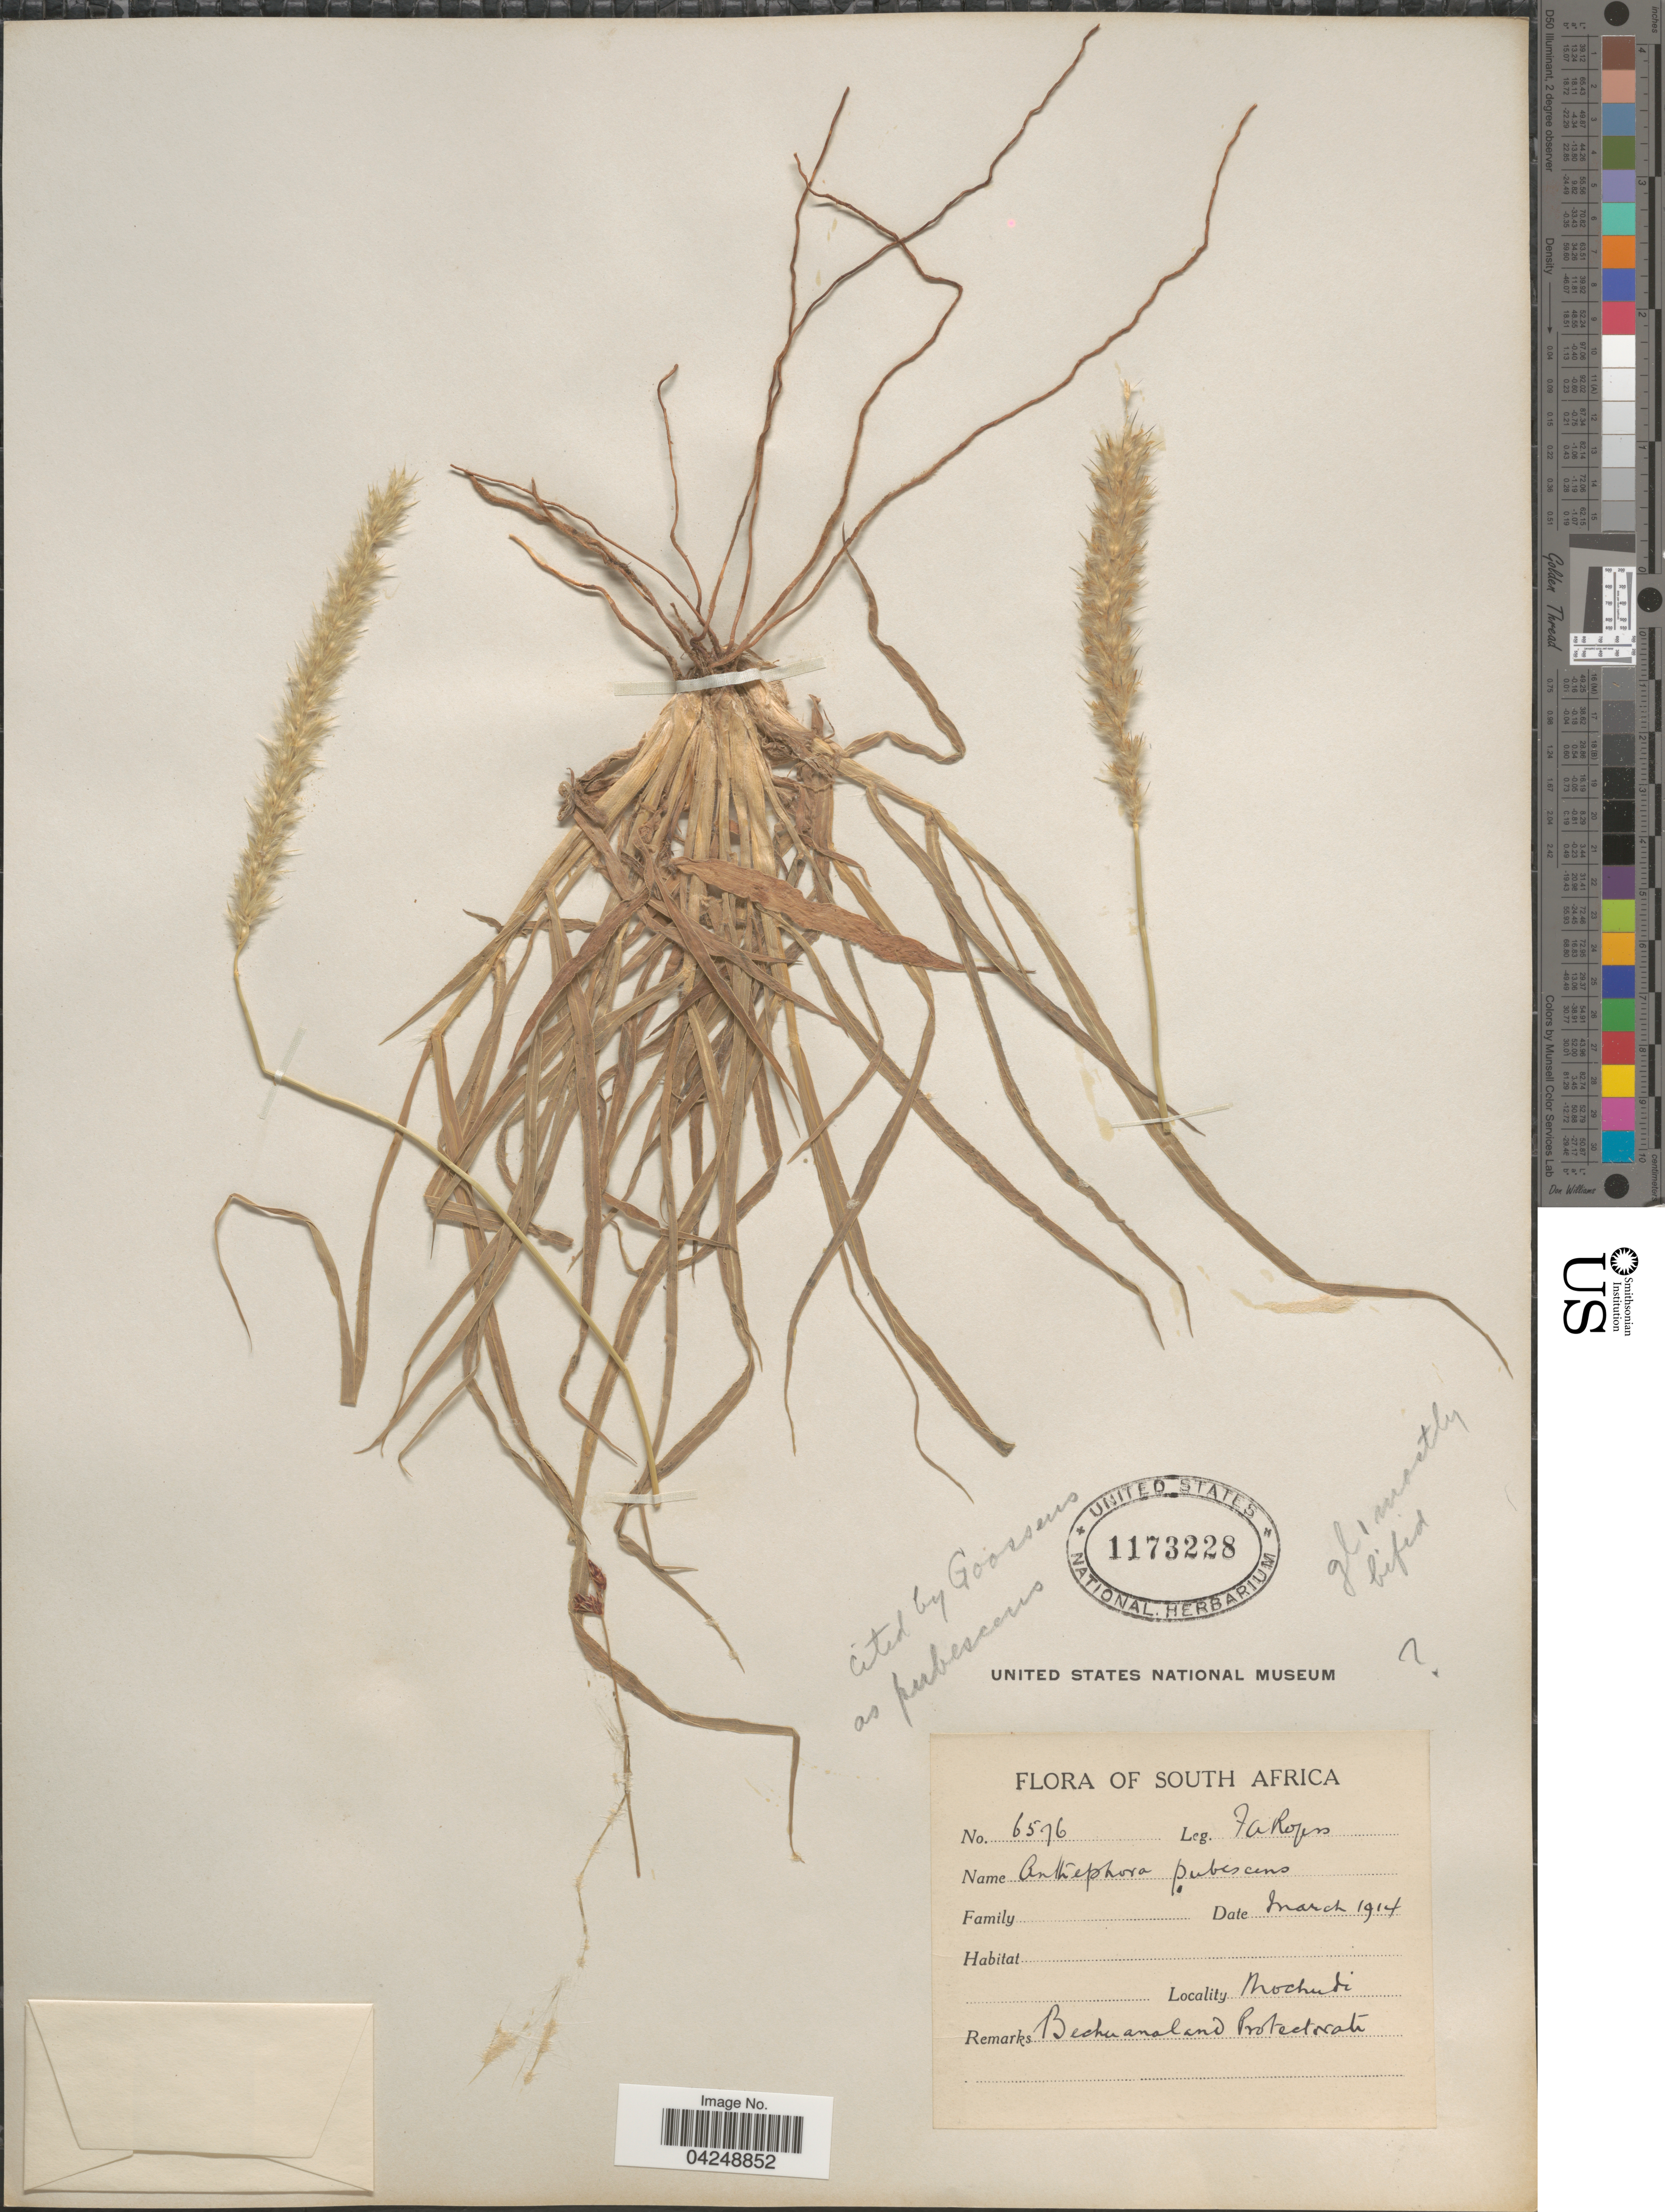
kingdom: Plantae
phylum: Tracheophyta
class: Liliopsida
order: Poales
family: Poaceae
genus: Anthephora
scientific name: Anthephora pubescens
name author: Nees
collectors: F. A. Rogers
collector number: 6576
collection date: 1914-03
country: Botswana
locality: Mochudi. Bechuanaland Protectorate.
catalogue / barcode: US 1173228